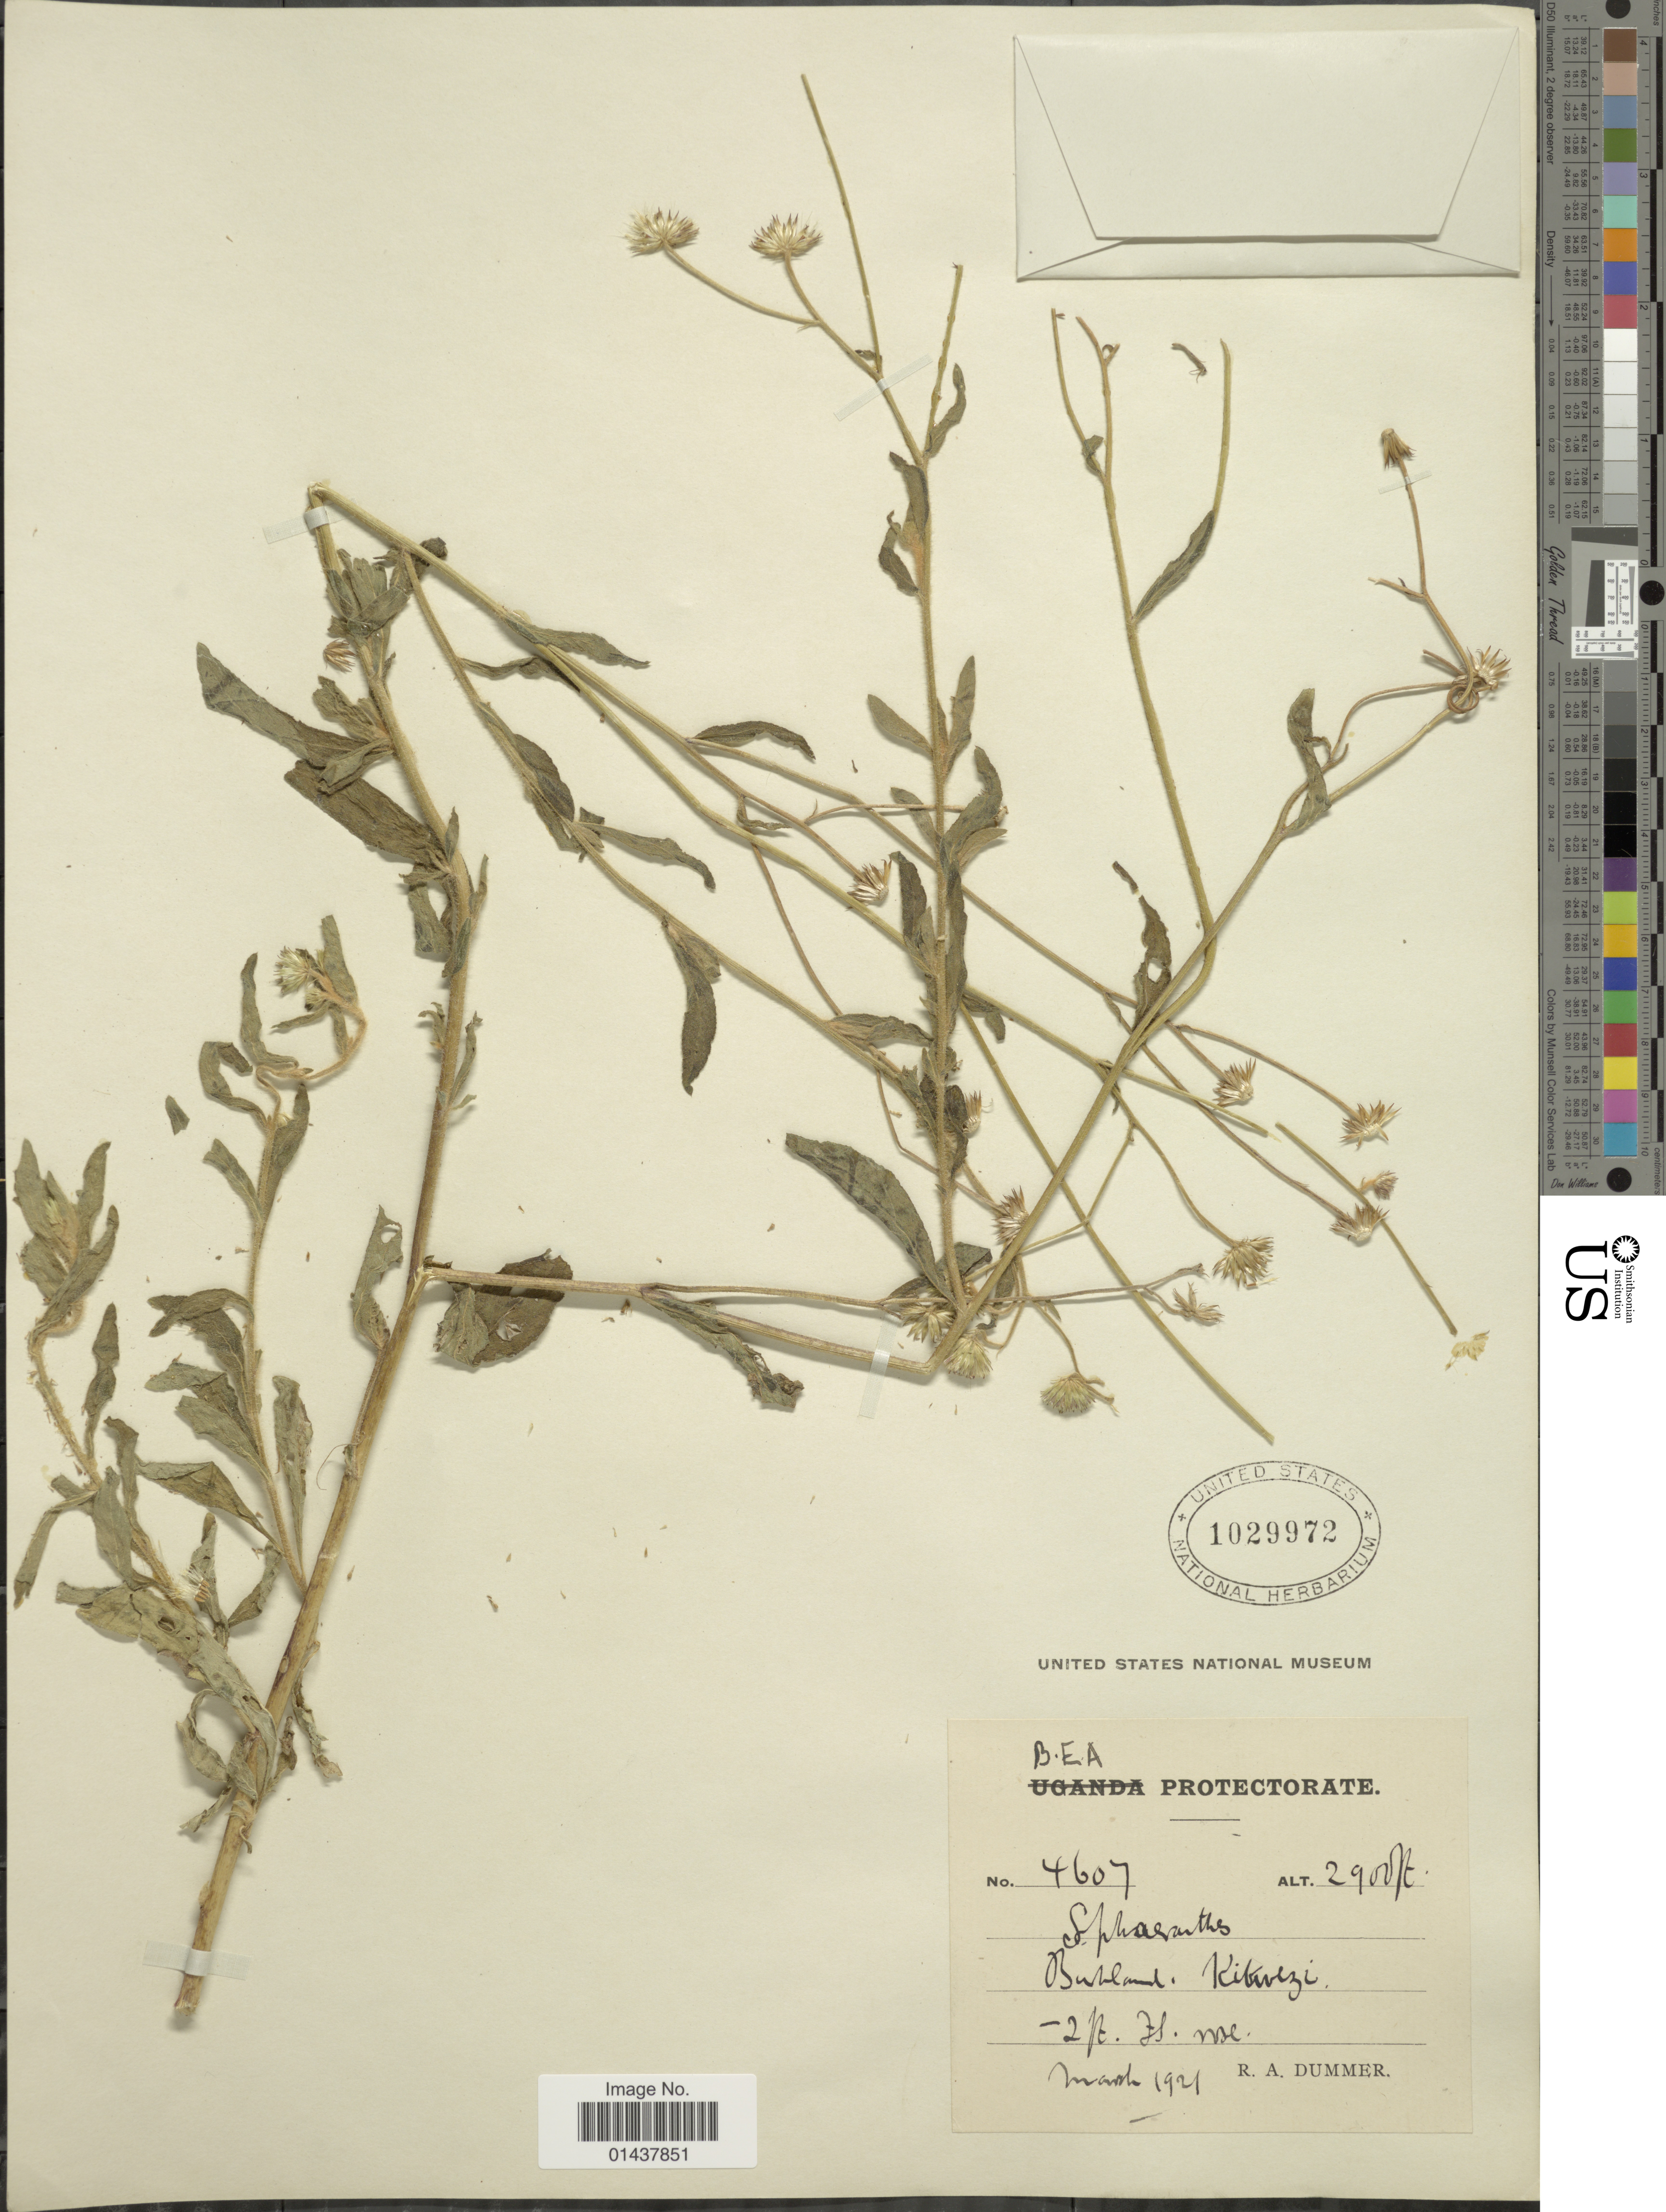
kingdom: Plantae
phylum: Tracheophyta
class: Magnoliopsida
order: Asterales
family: Asteraceae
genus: Sphaeranthus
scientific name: Sphaeranthus sp.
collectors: R. Dümmer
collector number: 4607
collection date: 1921-03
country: Uganda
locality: BEA Protectorate, Bushland. Kibwezi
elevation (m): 884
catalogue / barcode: US 1029972